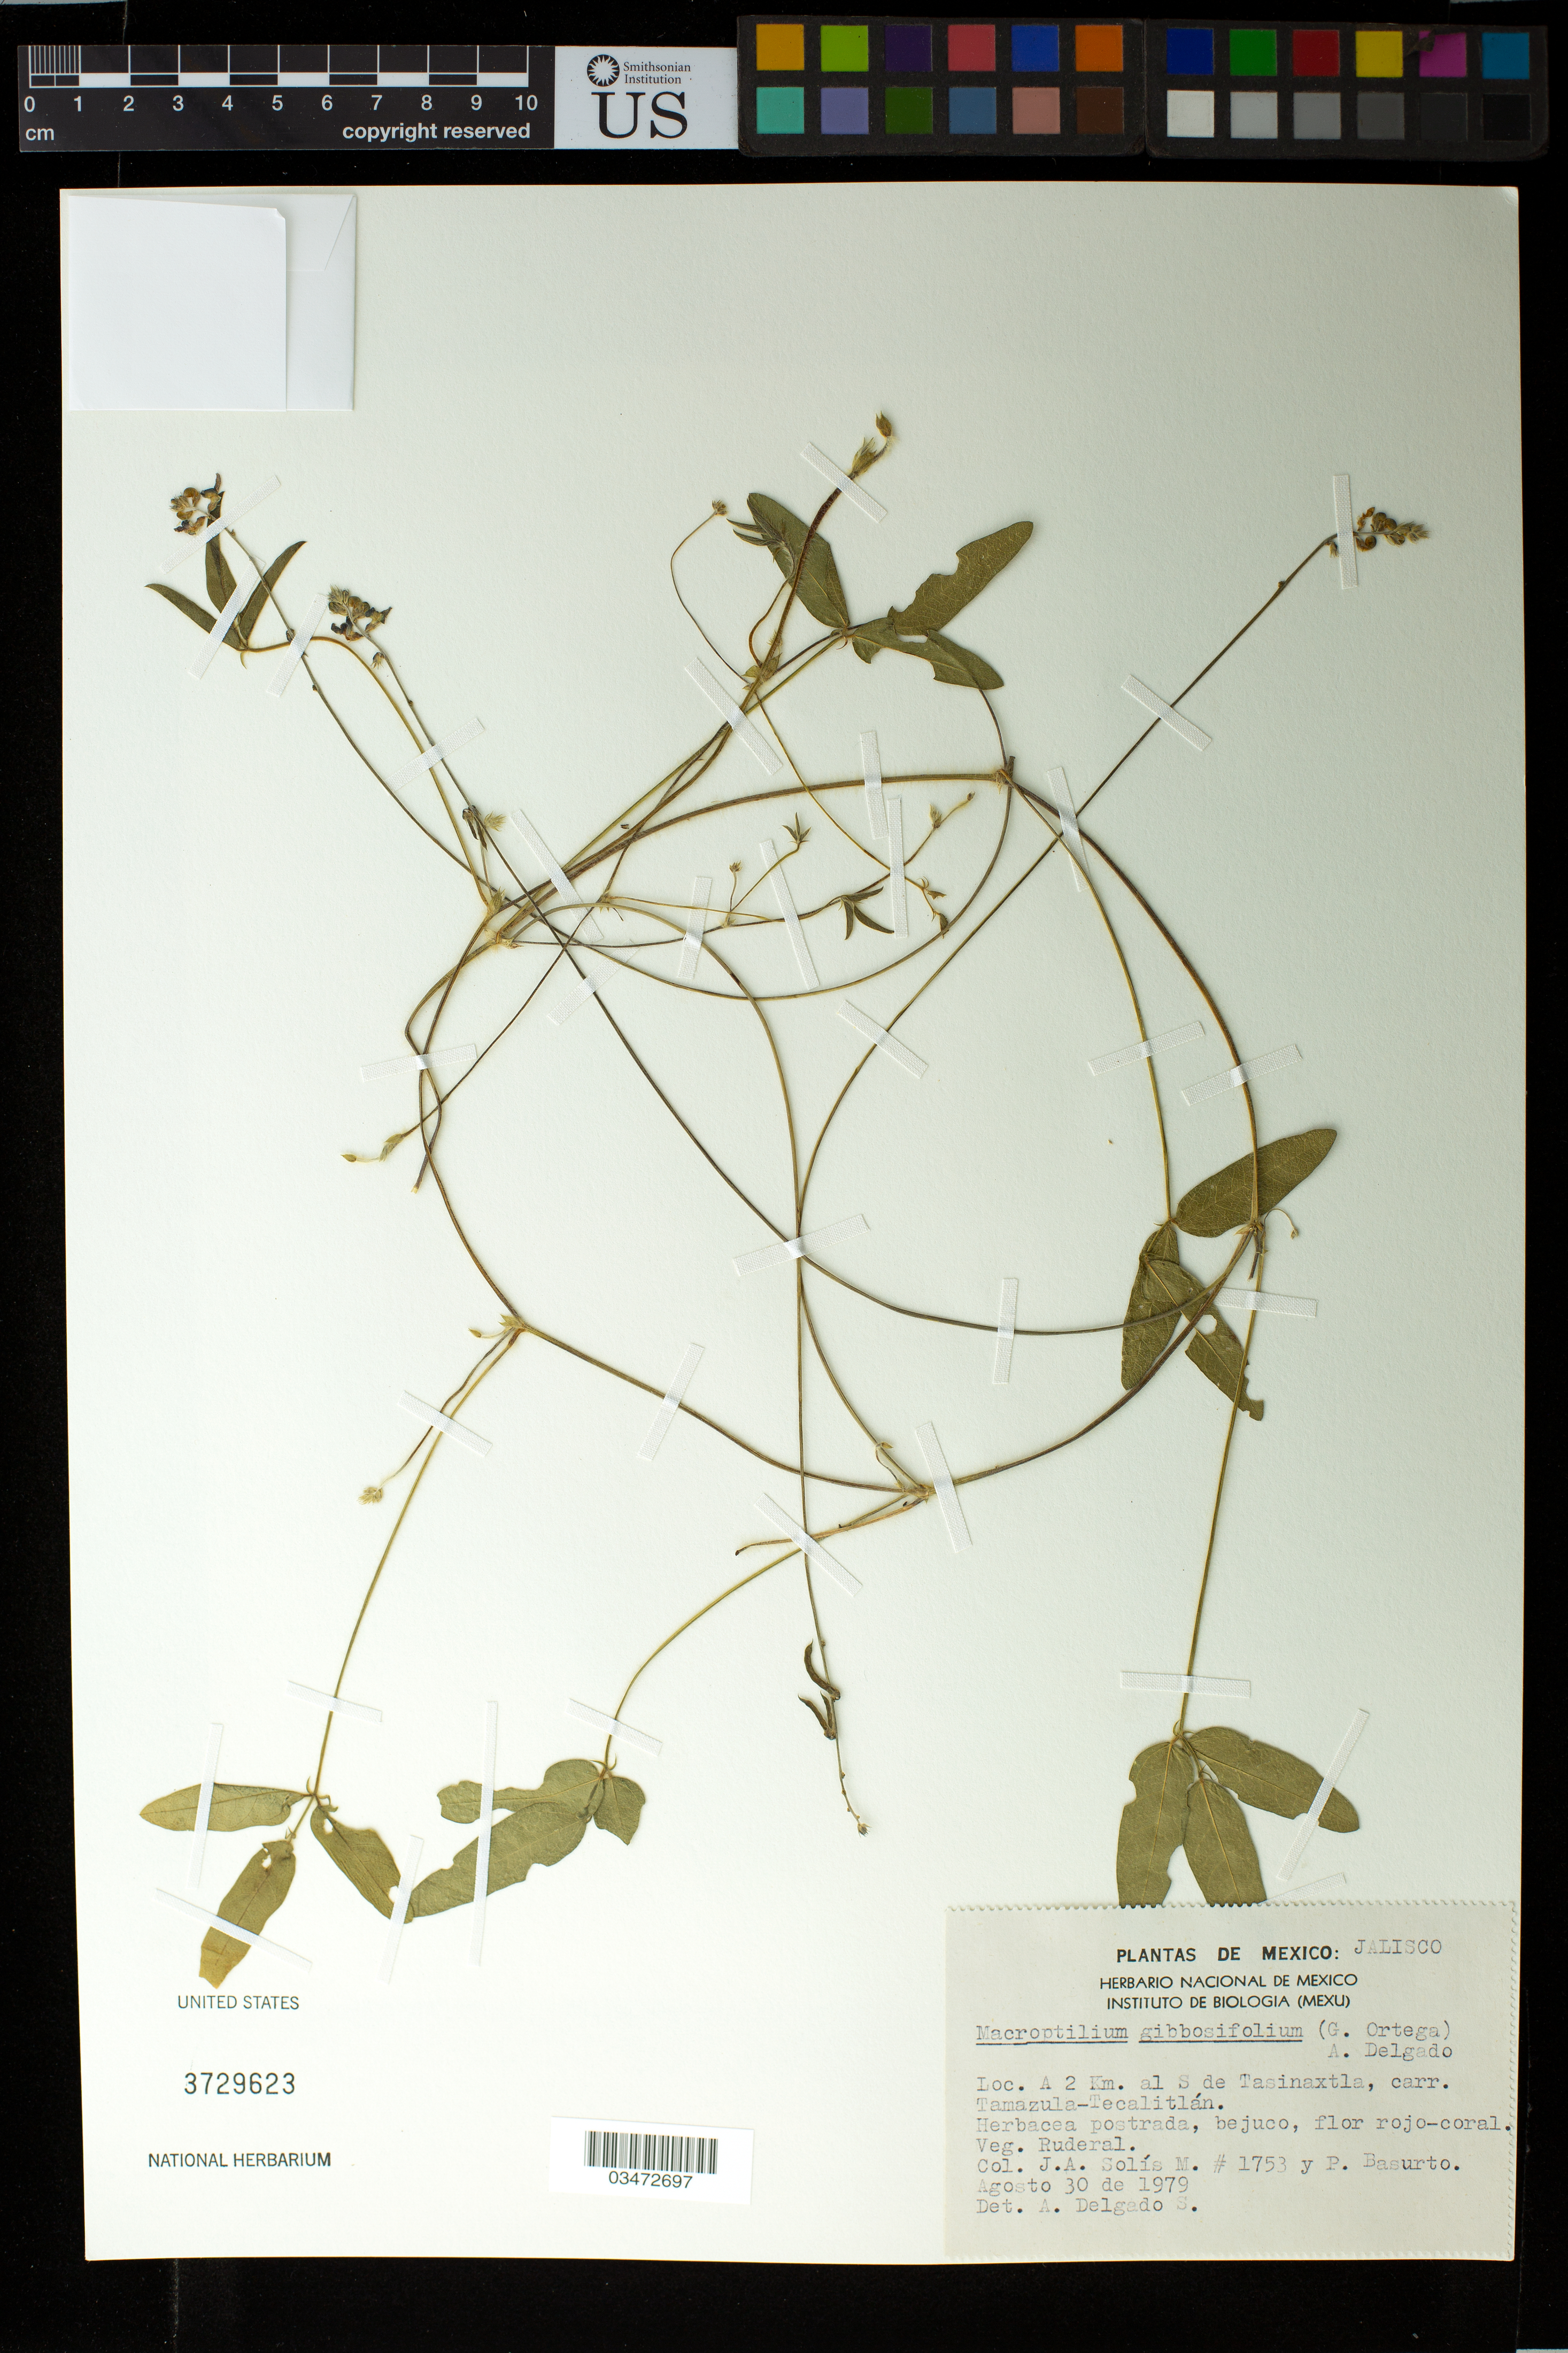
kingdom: Plantae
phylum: Tracheophyta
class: Magnoliopsida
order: Fabales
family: Fabaceae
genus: Macroptilium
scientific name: Macroptilium gibbosifolium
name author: (Ortega) A. Delgado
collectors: J. Solis Magallanes & P. Basurto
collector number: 1753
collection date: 1979-08-30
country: Mexico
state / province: Jalisco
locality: Loc. A 2 Km. al S de Tasinaxtla, carr. Tamazula- Tecalitlan.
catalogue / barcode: US 3729623